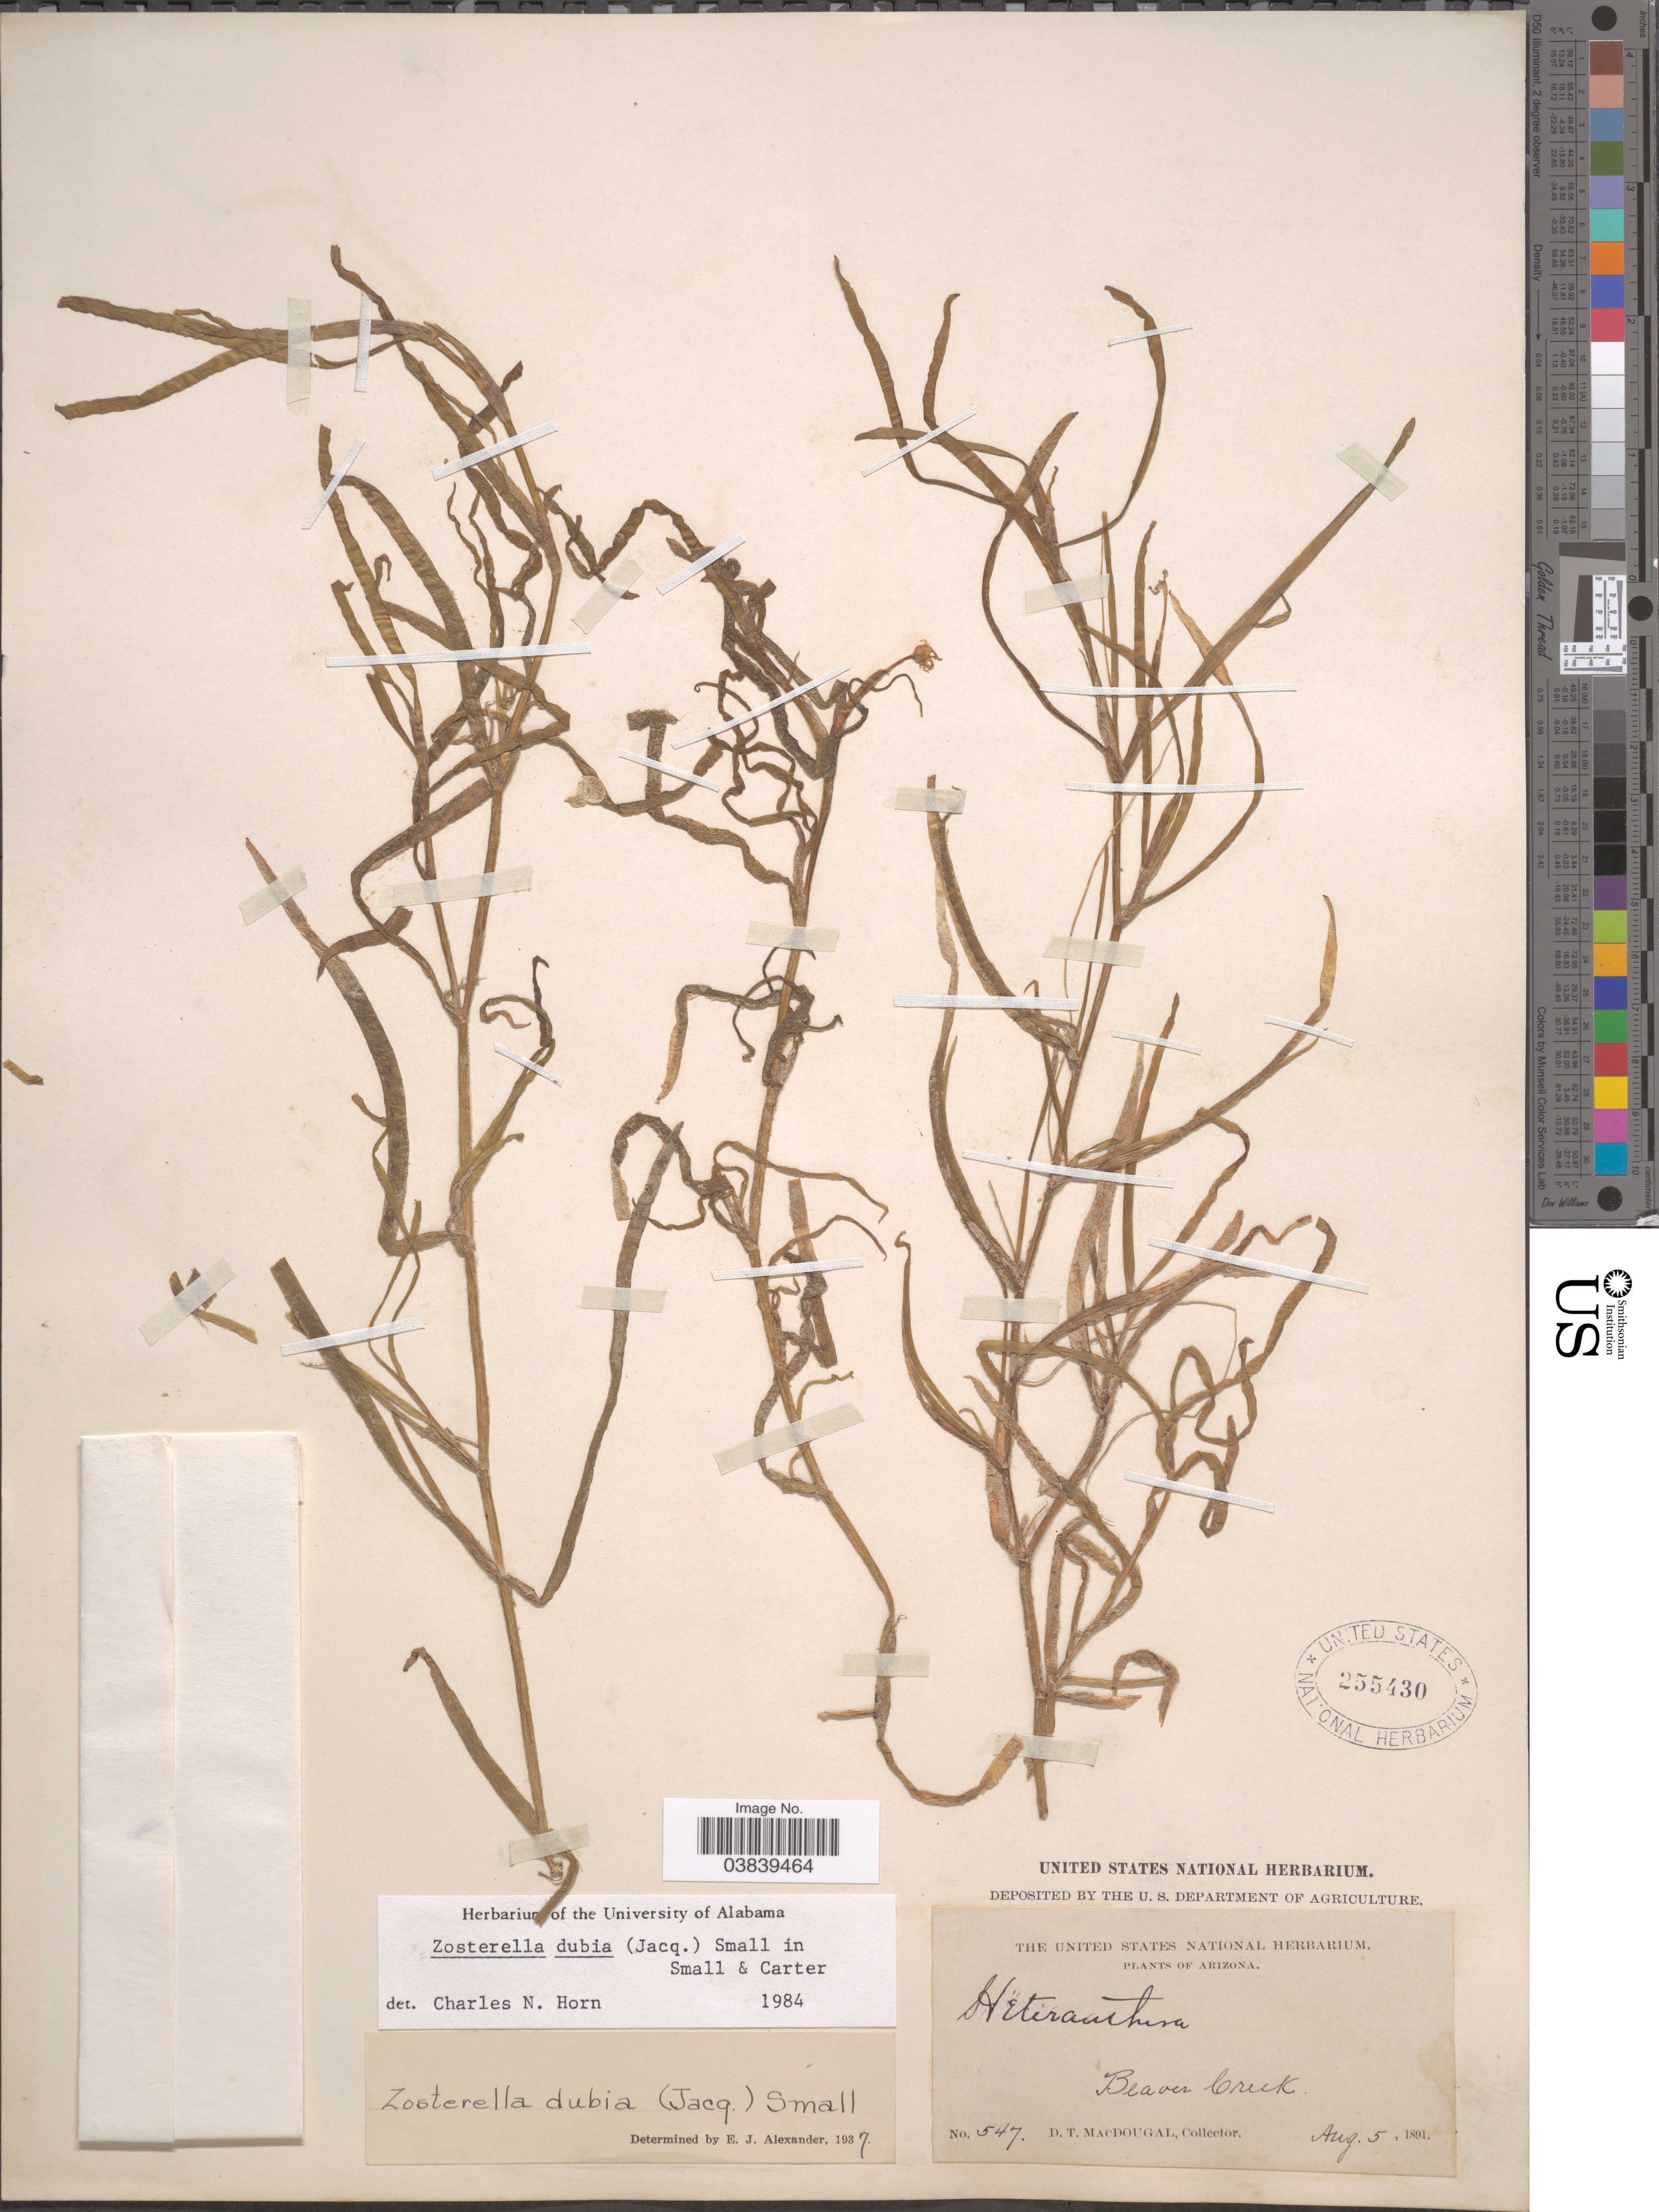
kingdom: Plantae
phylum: Tracheophyta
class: Liliopsida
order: Commelinales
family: Pontederiaceae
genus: Heteranthera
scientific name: Heteranthera dubia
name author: (Jacq.) MacMill.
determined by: Strong, Mark T., (BOT), Smithsonian Institution - National Museum of Natural History (UNITED STATES)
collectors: D. T. MacDougal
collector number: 547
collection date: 1891-08-05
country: United States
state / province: Arizona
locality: Beaver Creek.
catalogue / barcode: US 255430